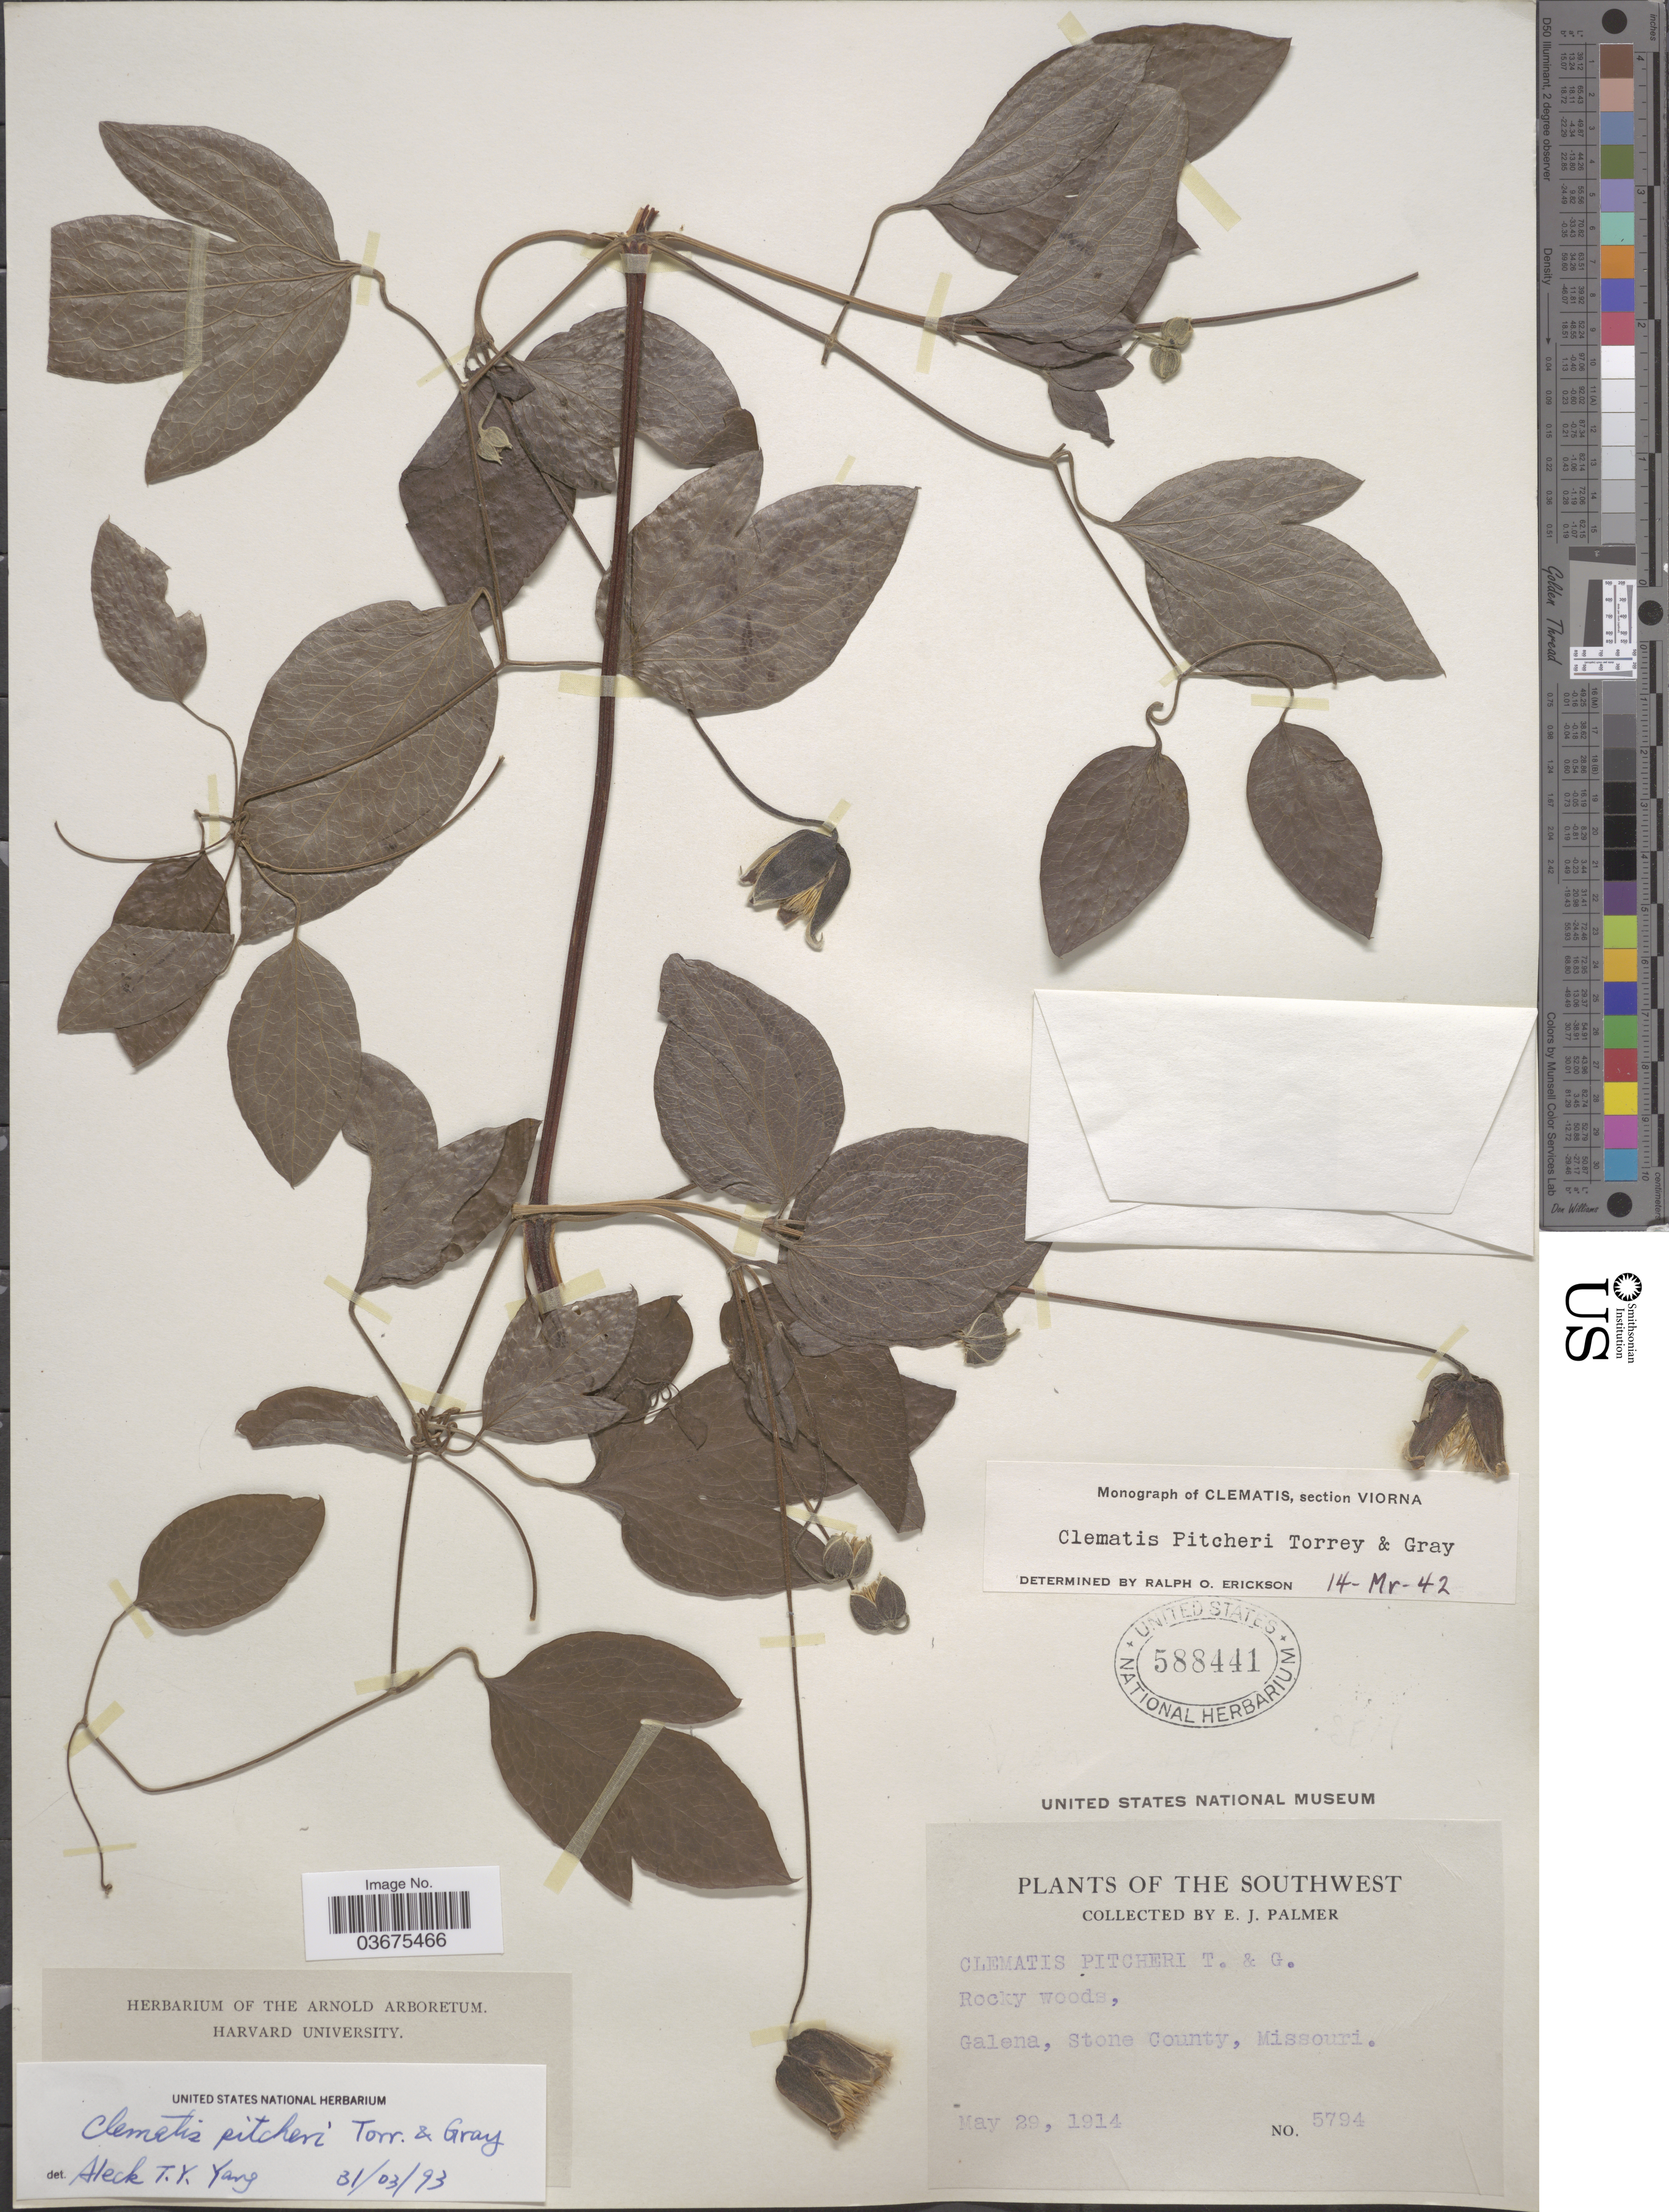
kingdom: Plantae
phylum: Tracheophyta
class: Magnoliopsida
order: Ranunculales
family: Ranunculaceae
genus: Clematis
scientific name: Clematis pitcheri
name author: Torr. & A. Gray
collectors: E. J. Palmer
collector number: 5794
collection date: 1914-05-29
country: United States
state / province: Missouri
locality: The Southwest. Galena, Stone County.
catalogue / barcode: US 588441